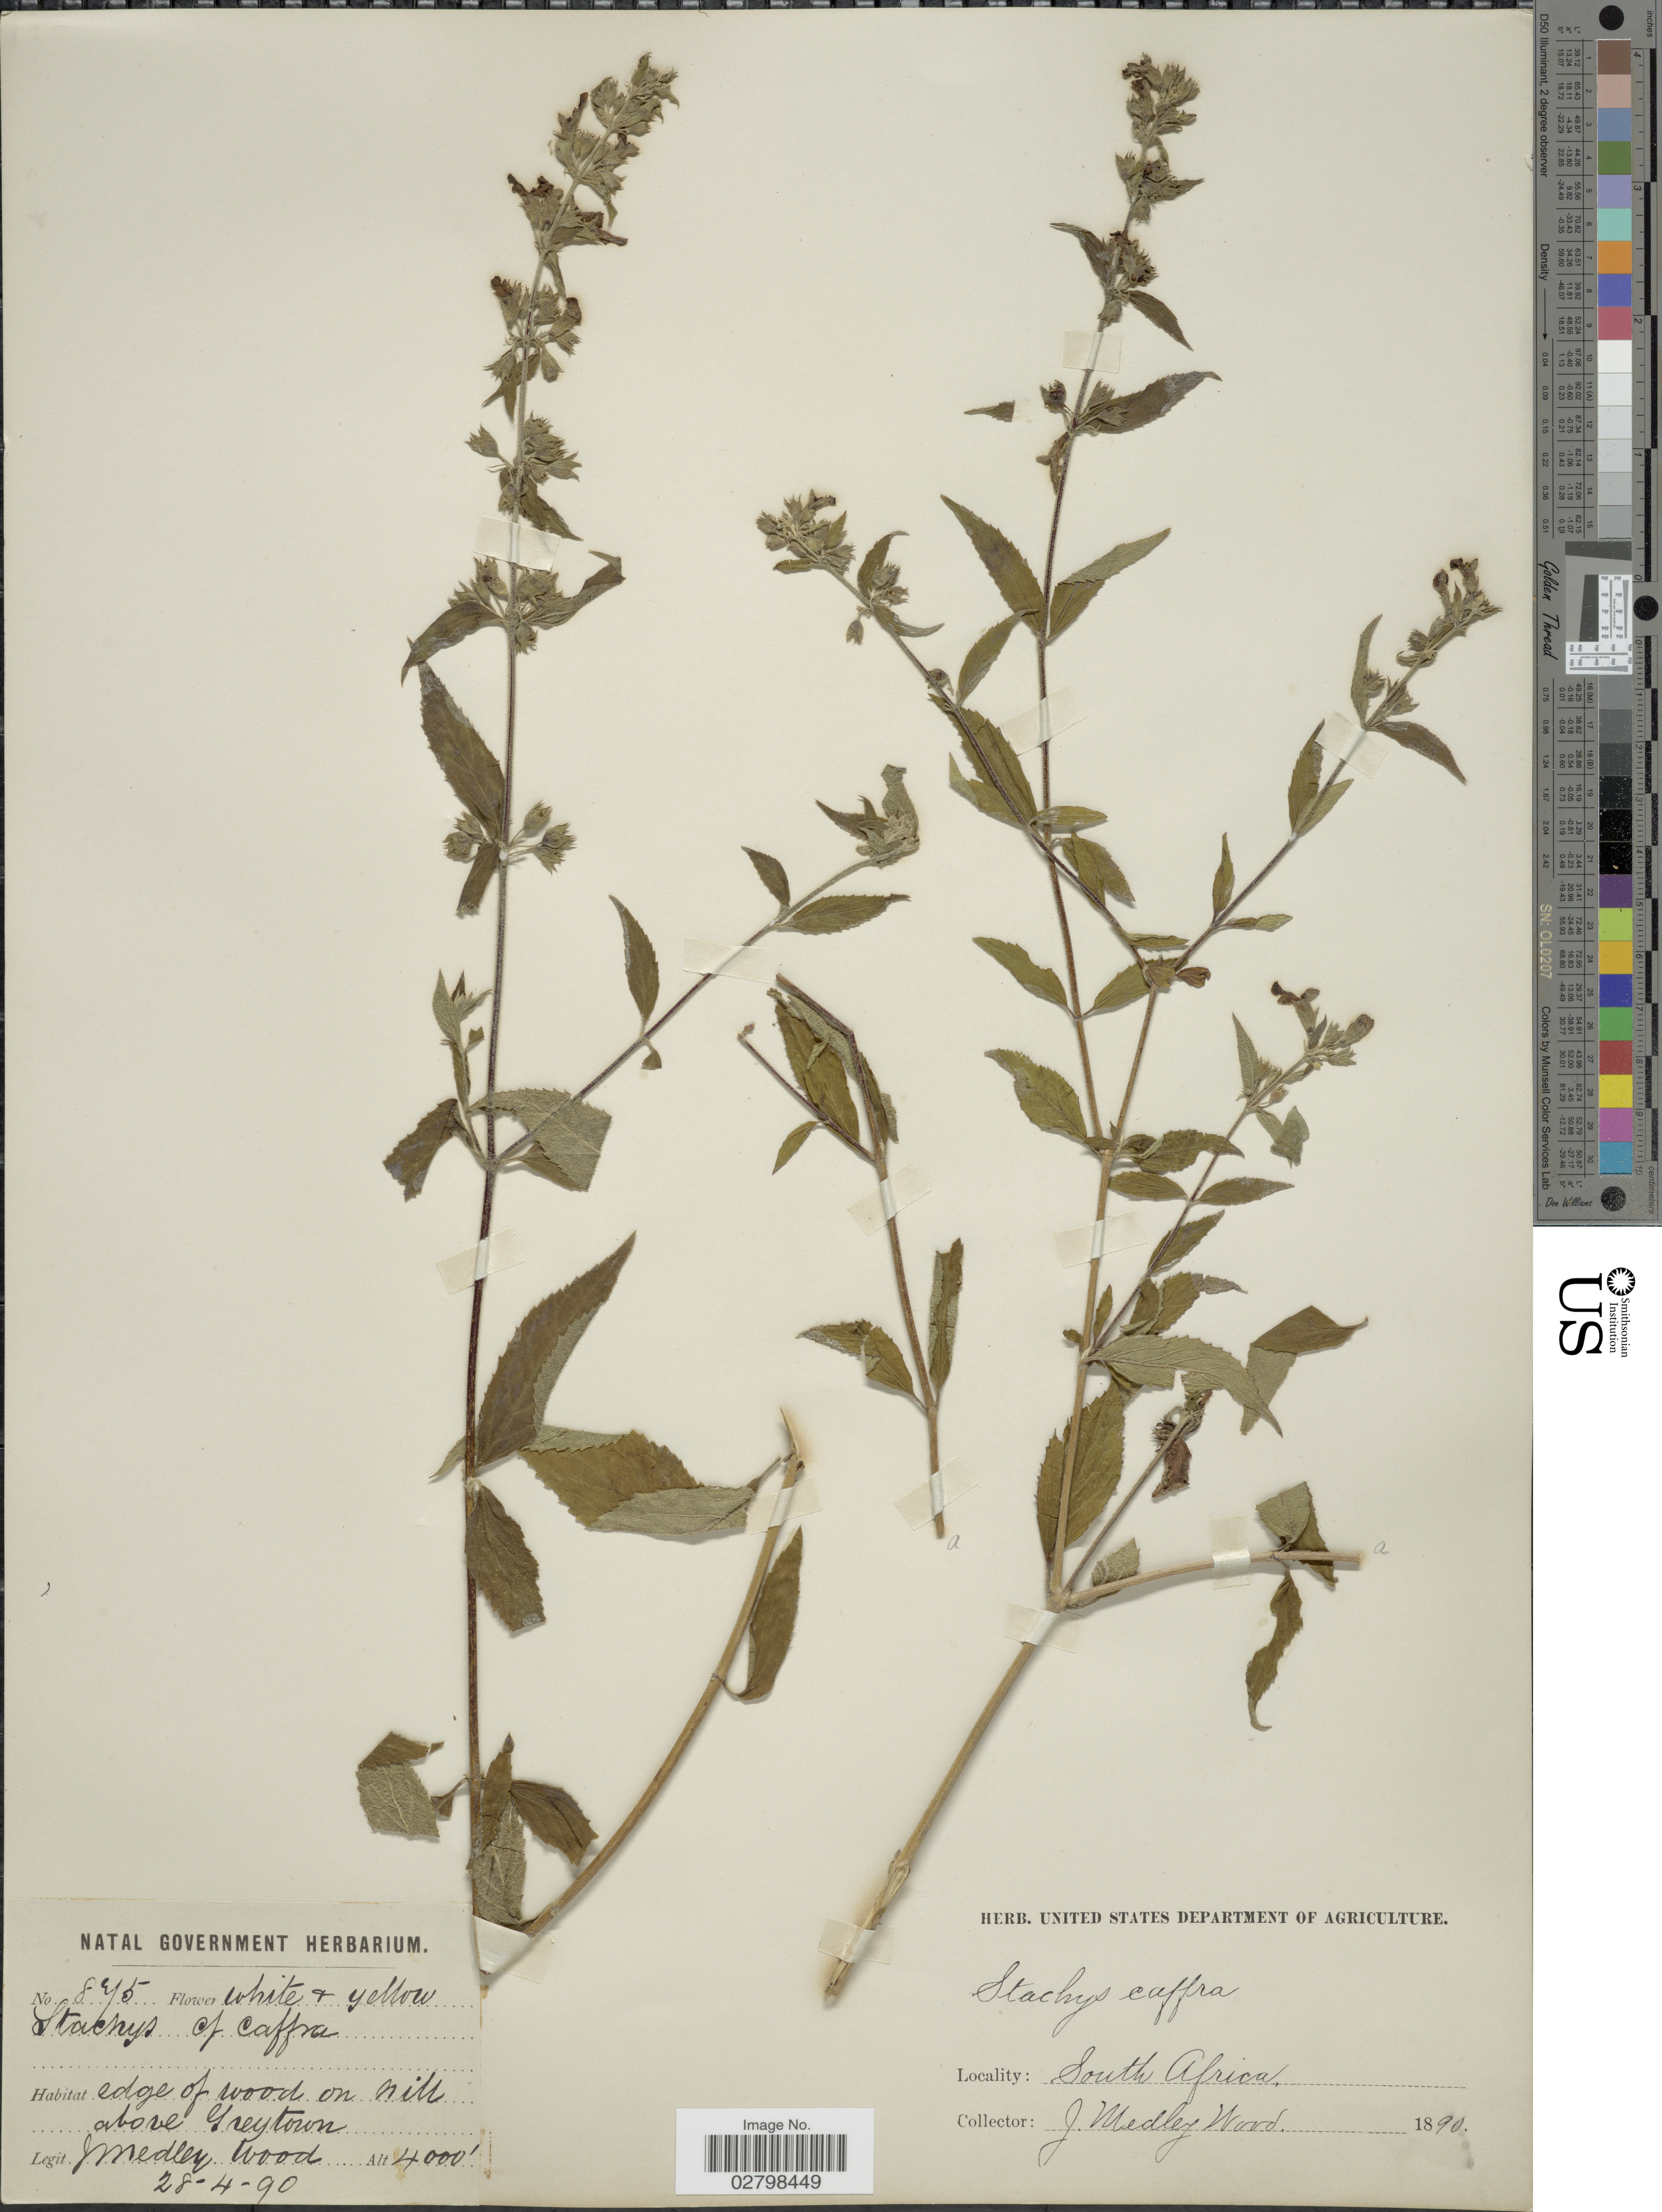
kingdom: Plantae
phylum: Tracheophyta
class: Magnoliopsida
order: Lamiales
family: Lamiaceae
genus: Stachys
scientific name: Stachys caffra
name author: E. Mey. ex Benth.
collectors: J. Medley Wood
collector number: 875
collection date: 1890-04-28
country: South Africa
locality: Edge of wood on hill above Greytown.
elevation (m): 1219